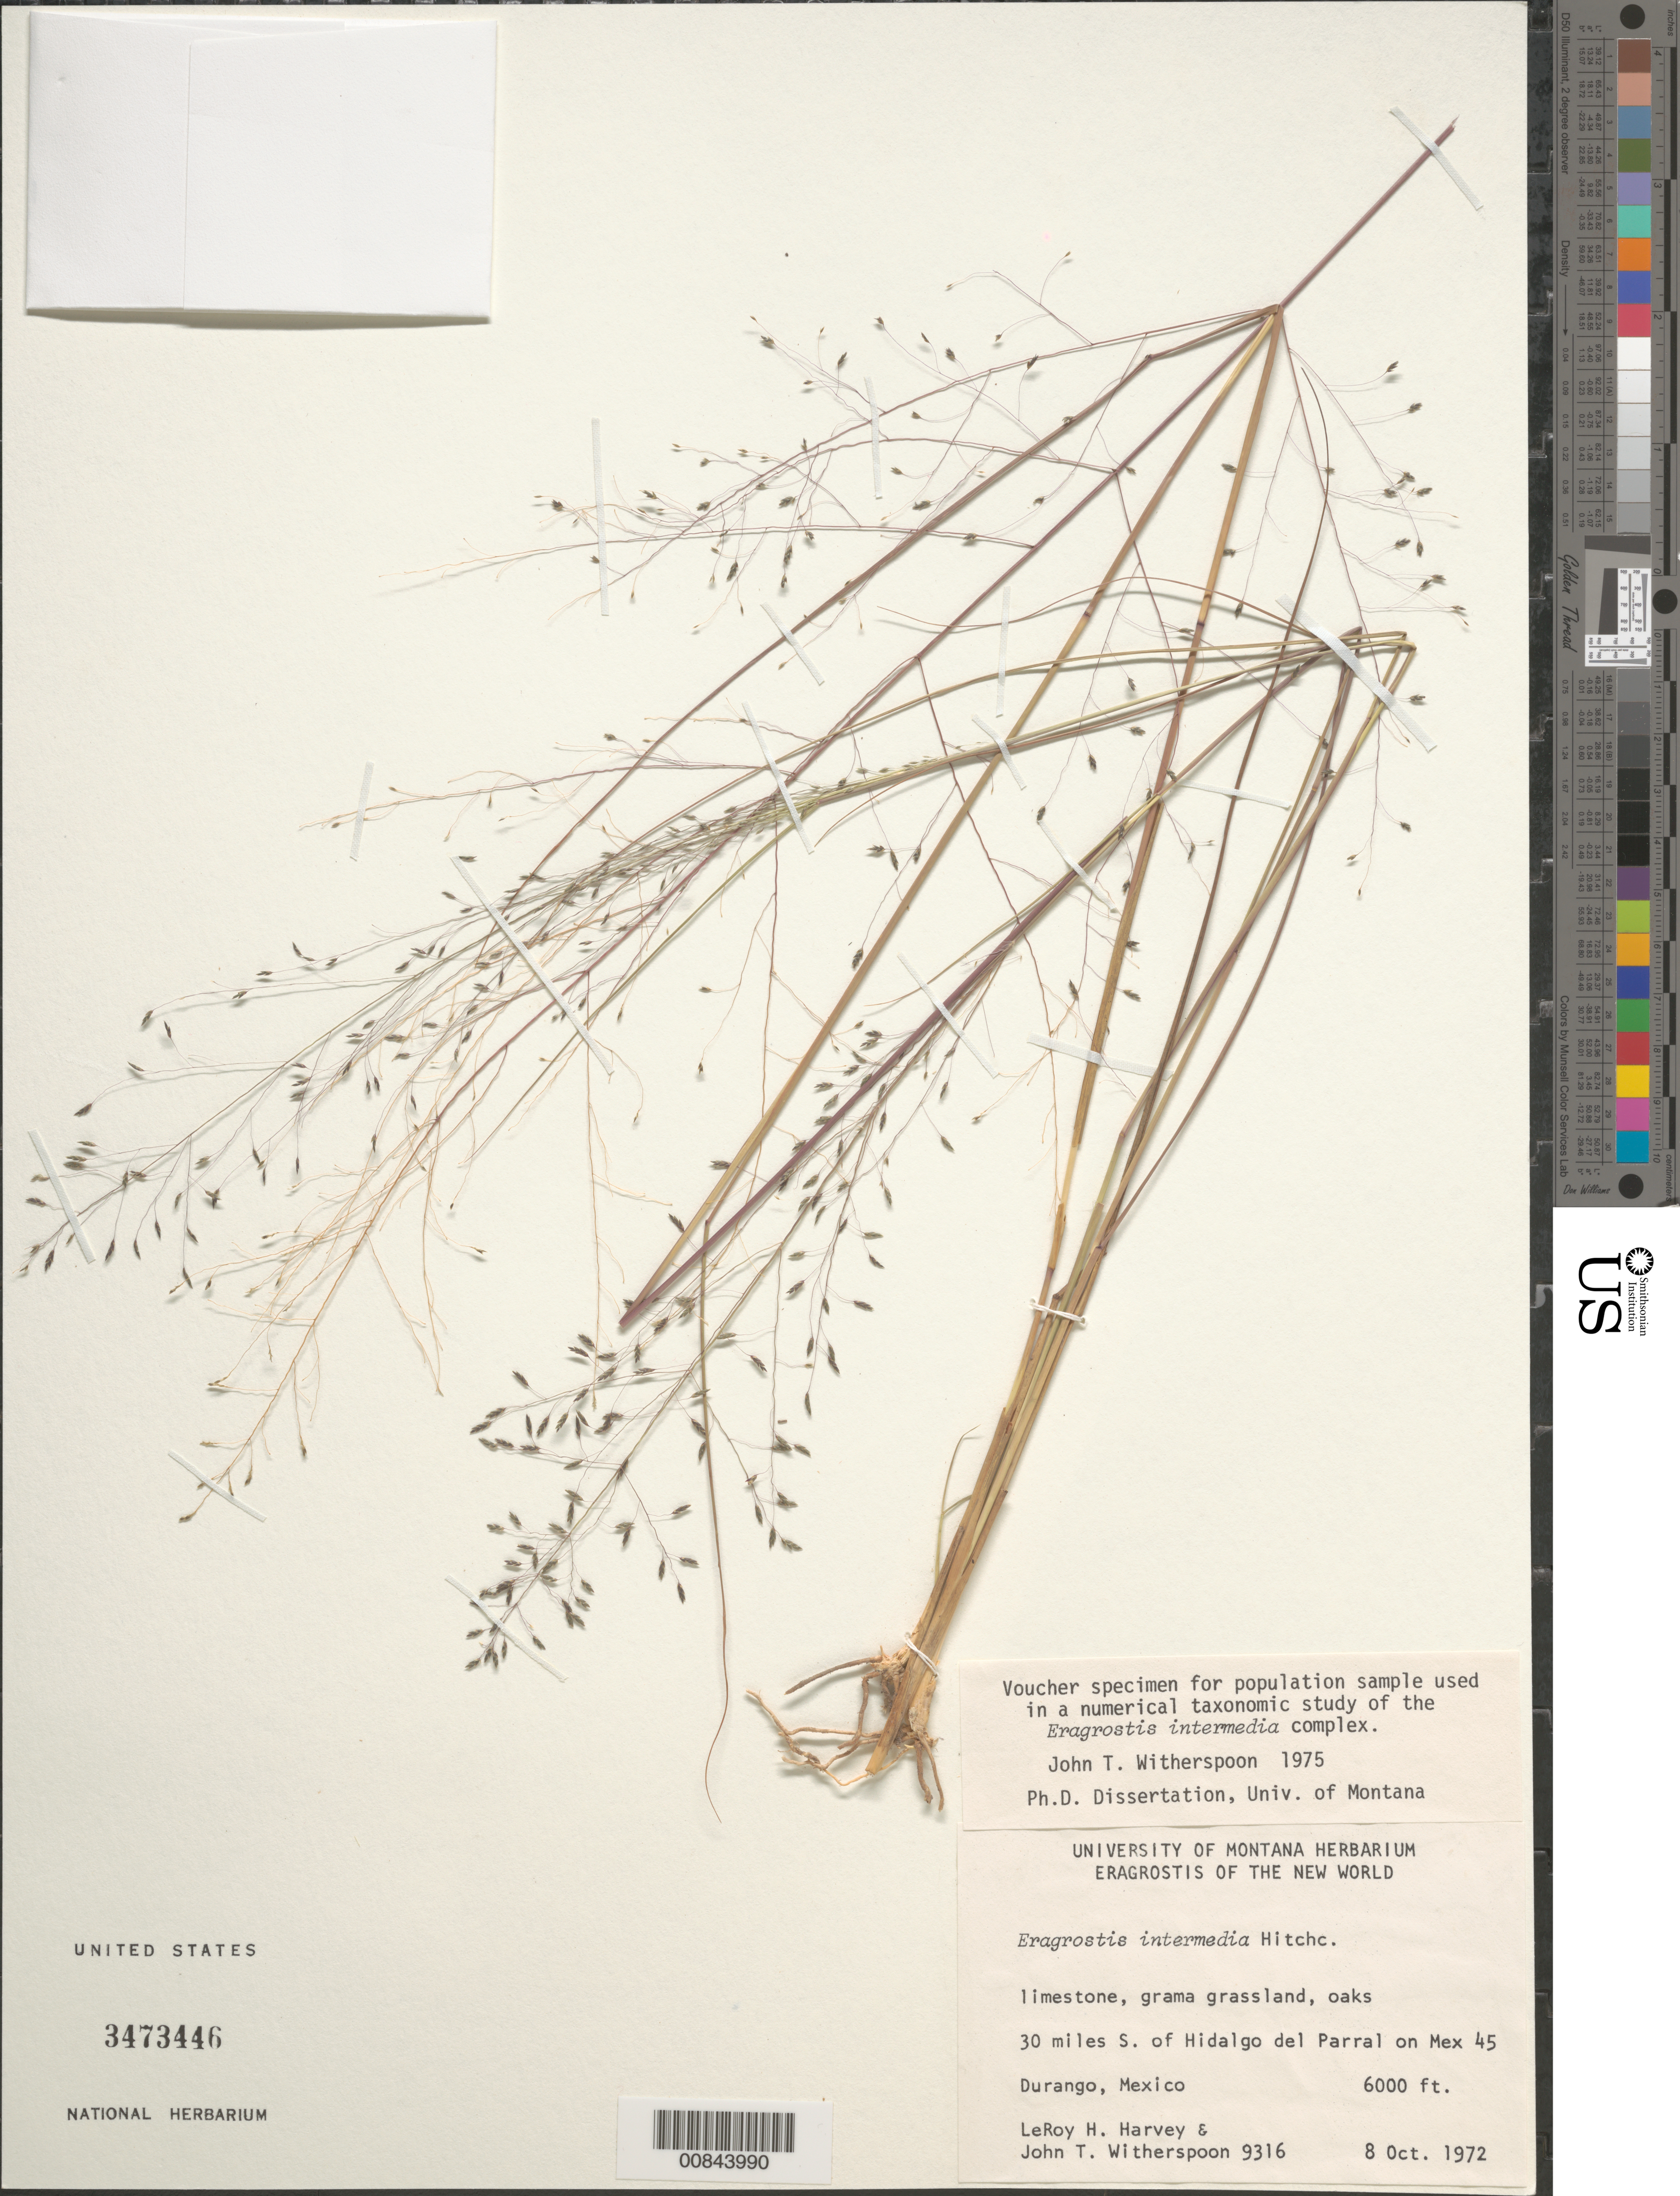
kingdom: Plantae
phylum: Tracheophyta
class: Liliopsida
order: Poales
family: Poaceae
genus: Eragrostis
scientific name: Eragrostis intermedia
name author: Hitchc.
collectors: L. H. Harvey & J. Witherspoon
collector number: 9316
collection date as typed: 08 Oct 1972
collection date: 1972-10-08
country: Mexico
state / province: Durango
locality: S of Hilalgo del Parral on Mex 45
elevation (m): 1829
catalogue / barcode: US 3473446